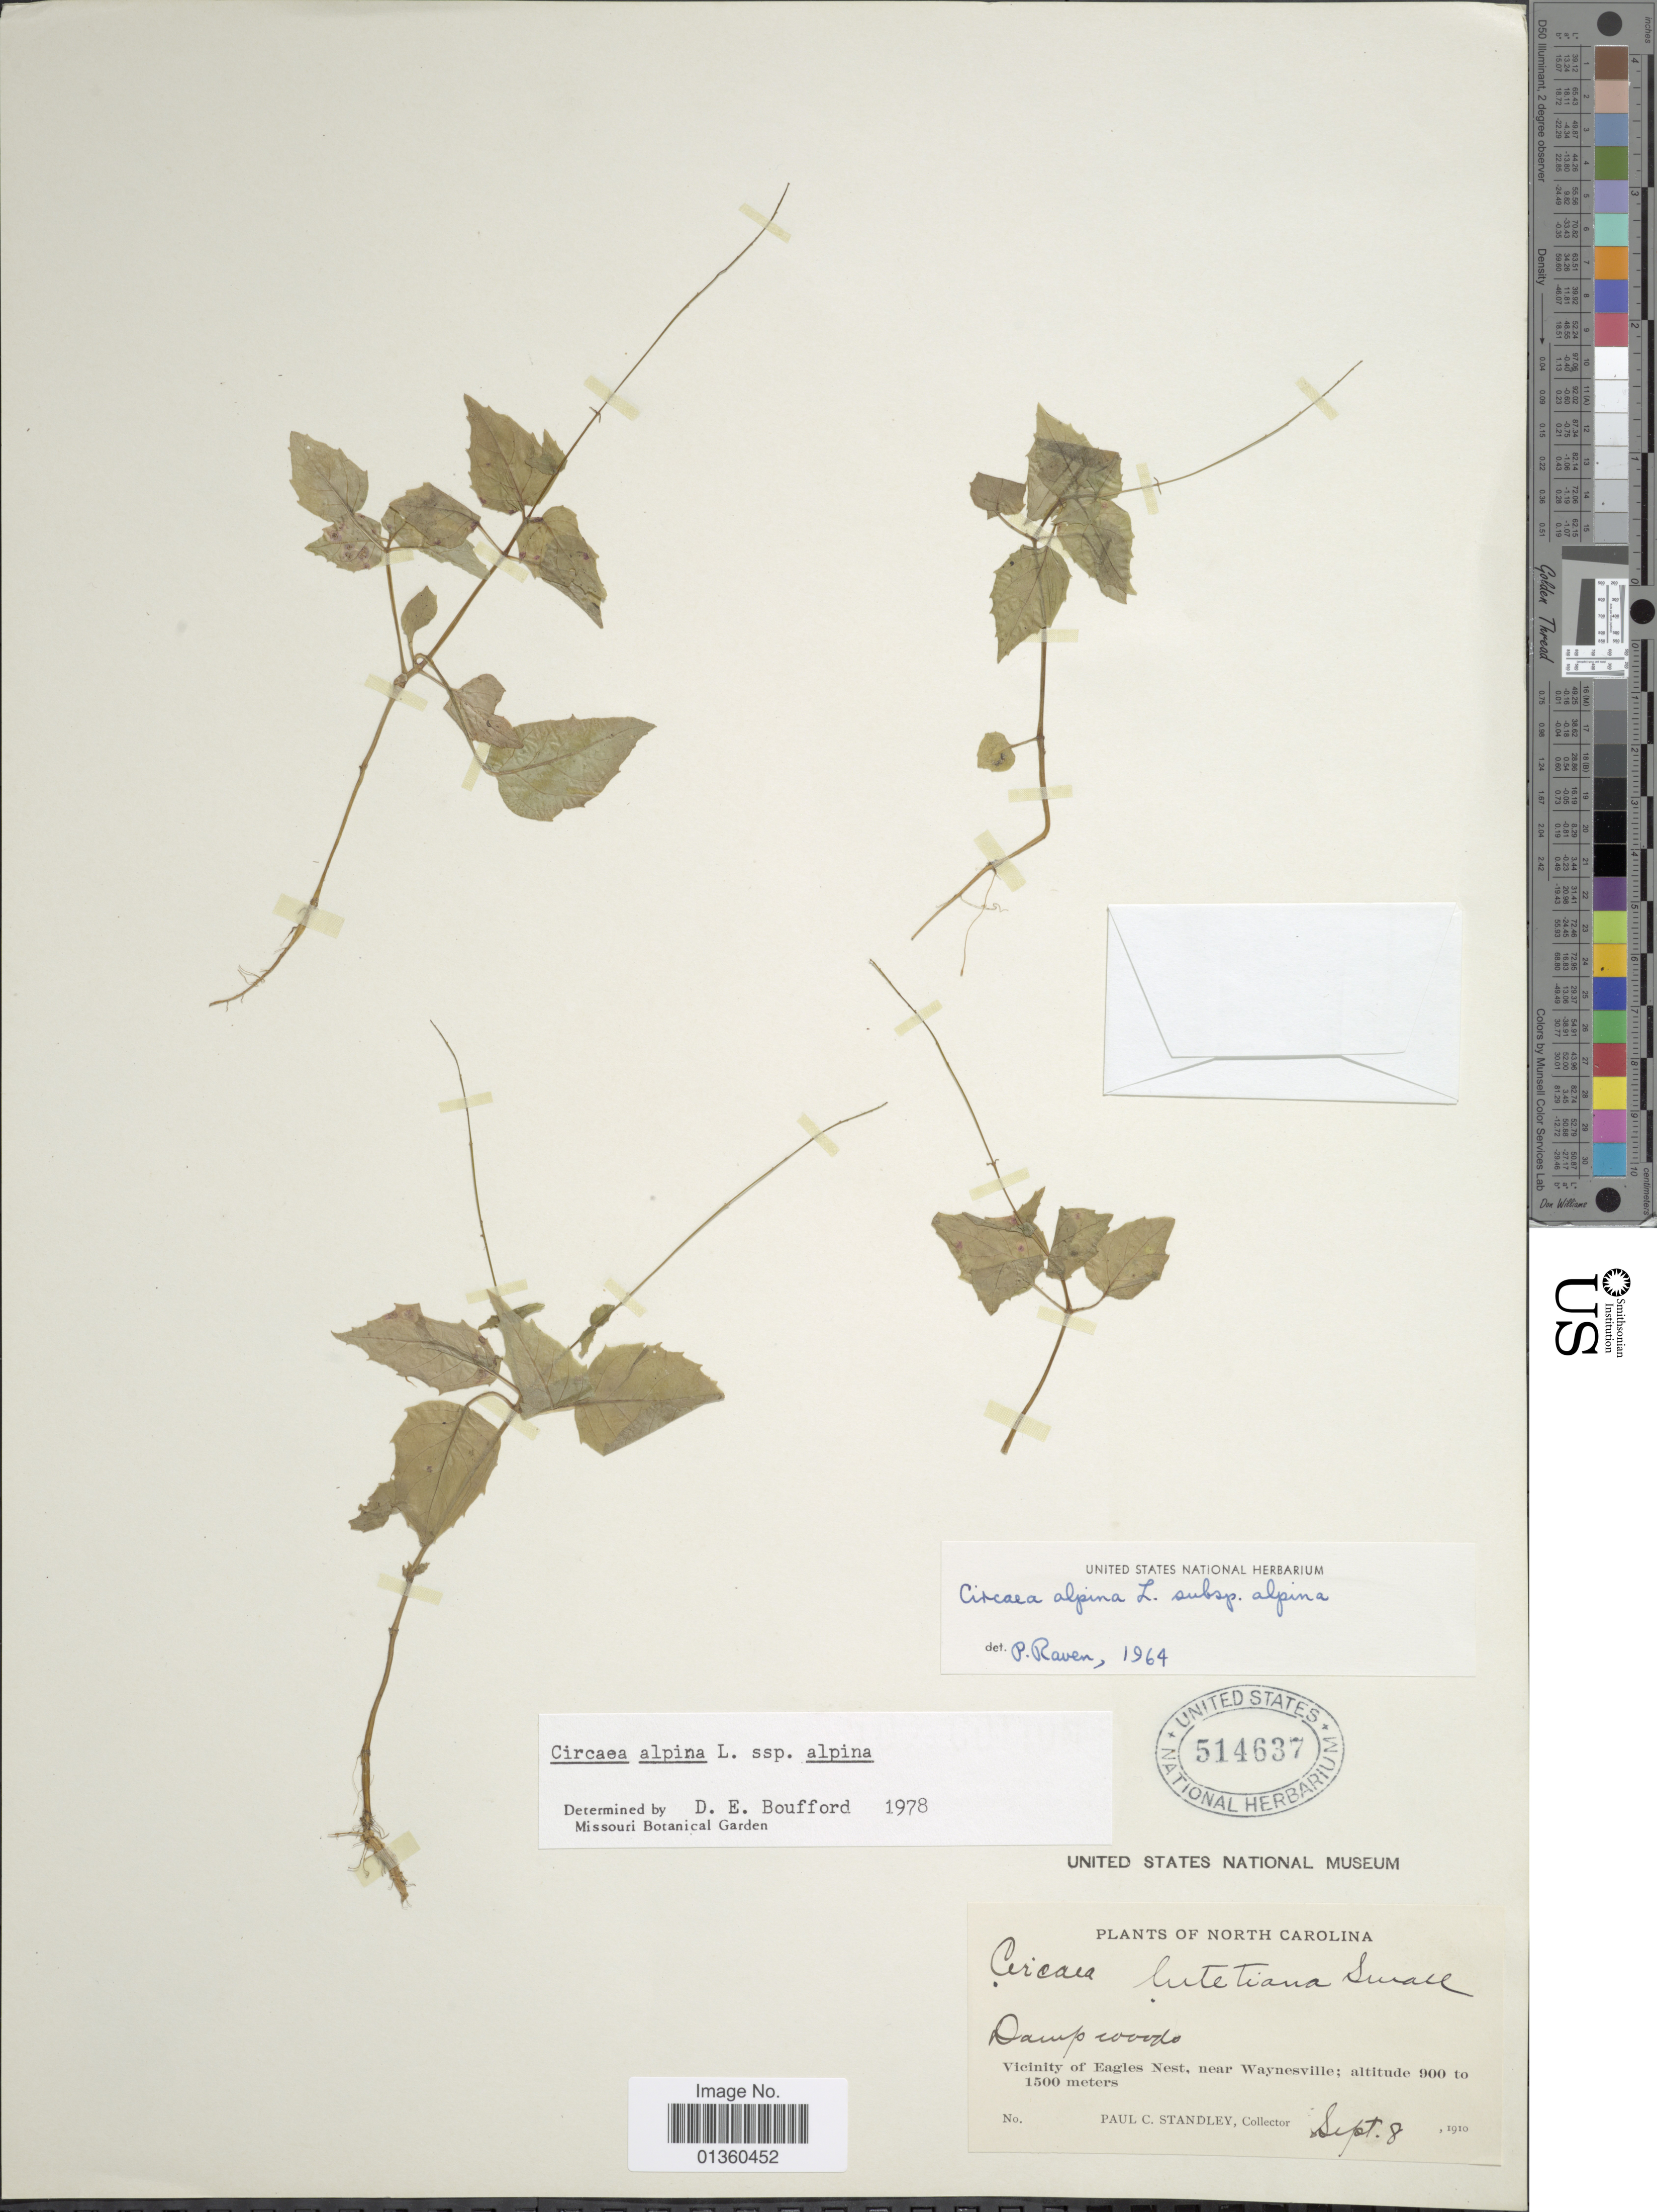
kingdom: Plantae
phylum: Tracheophyta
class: Magnoliopsida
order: Myrtales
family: Onagraceae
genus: Circaea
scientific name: Circaea alpina subsp. alpina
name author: L.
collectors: P. C. Standley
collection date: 1910-09-08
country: United States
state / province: North Carolina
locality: Vicinity of Eagles Nest, near Waynesville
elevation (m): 900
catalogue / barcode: US 514637